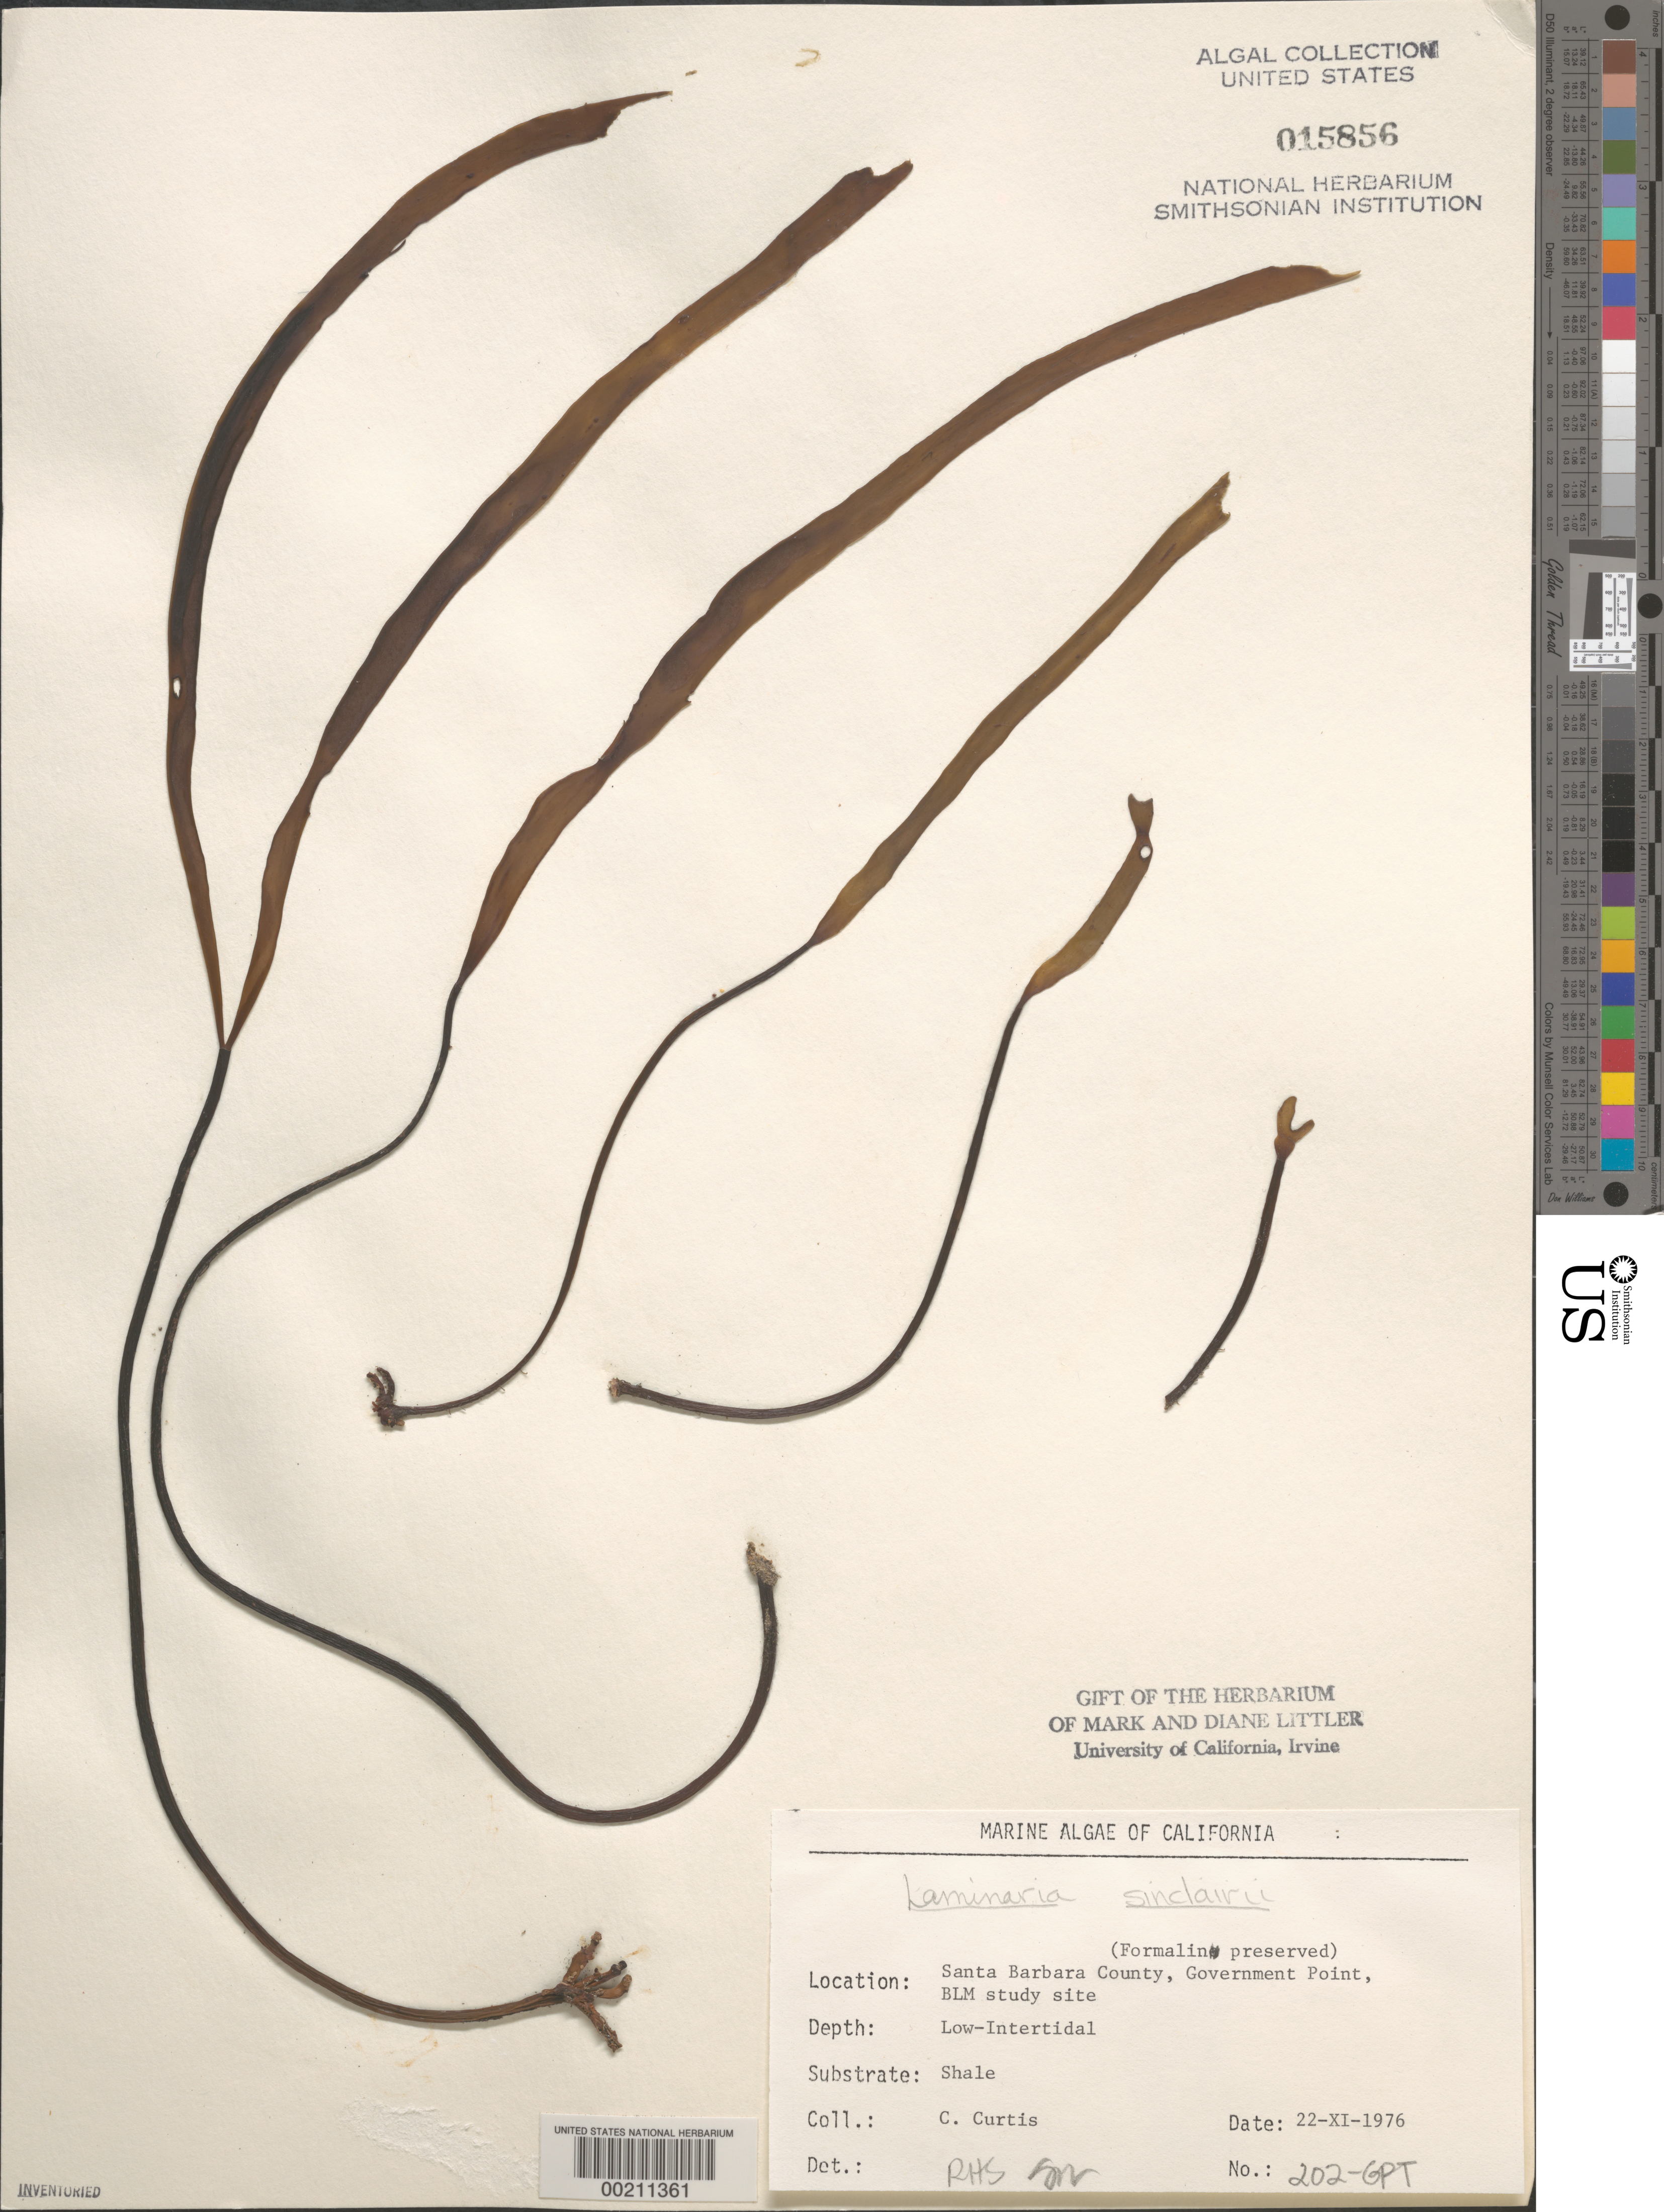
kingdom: Chromista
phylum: Ochrophyta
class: Phaeophyceae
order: Laminariales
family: Laminariaceae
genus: Laminaria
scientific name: Laminaria sinclairii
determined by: Sims, Robert H.; Murray, S. N.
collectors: C. Curtis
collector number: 202-gpt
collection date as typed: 22 Nov 1976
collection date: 1976-11-22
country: United States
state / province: California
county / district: Santa Barbara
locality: Government Point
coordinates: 34 26'31"N, 120 24'06"W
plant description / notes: BLM-SOCALBIGHT Rocky Intertidal Survey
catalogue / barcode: US 15856